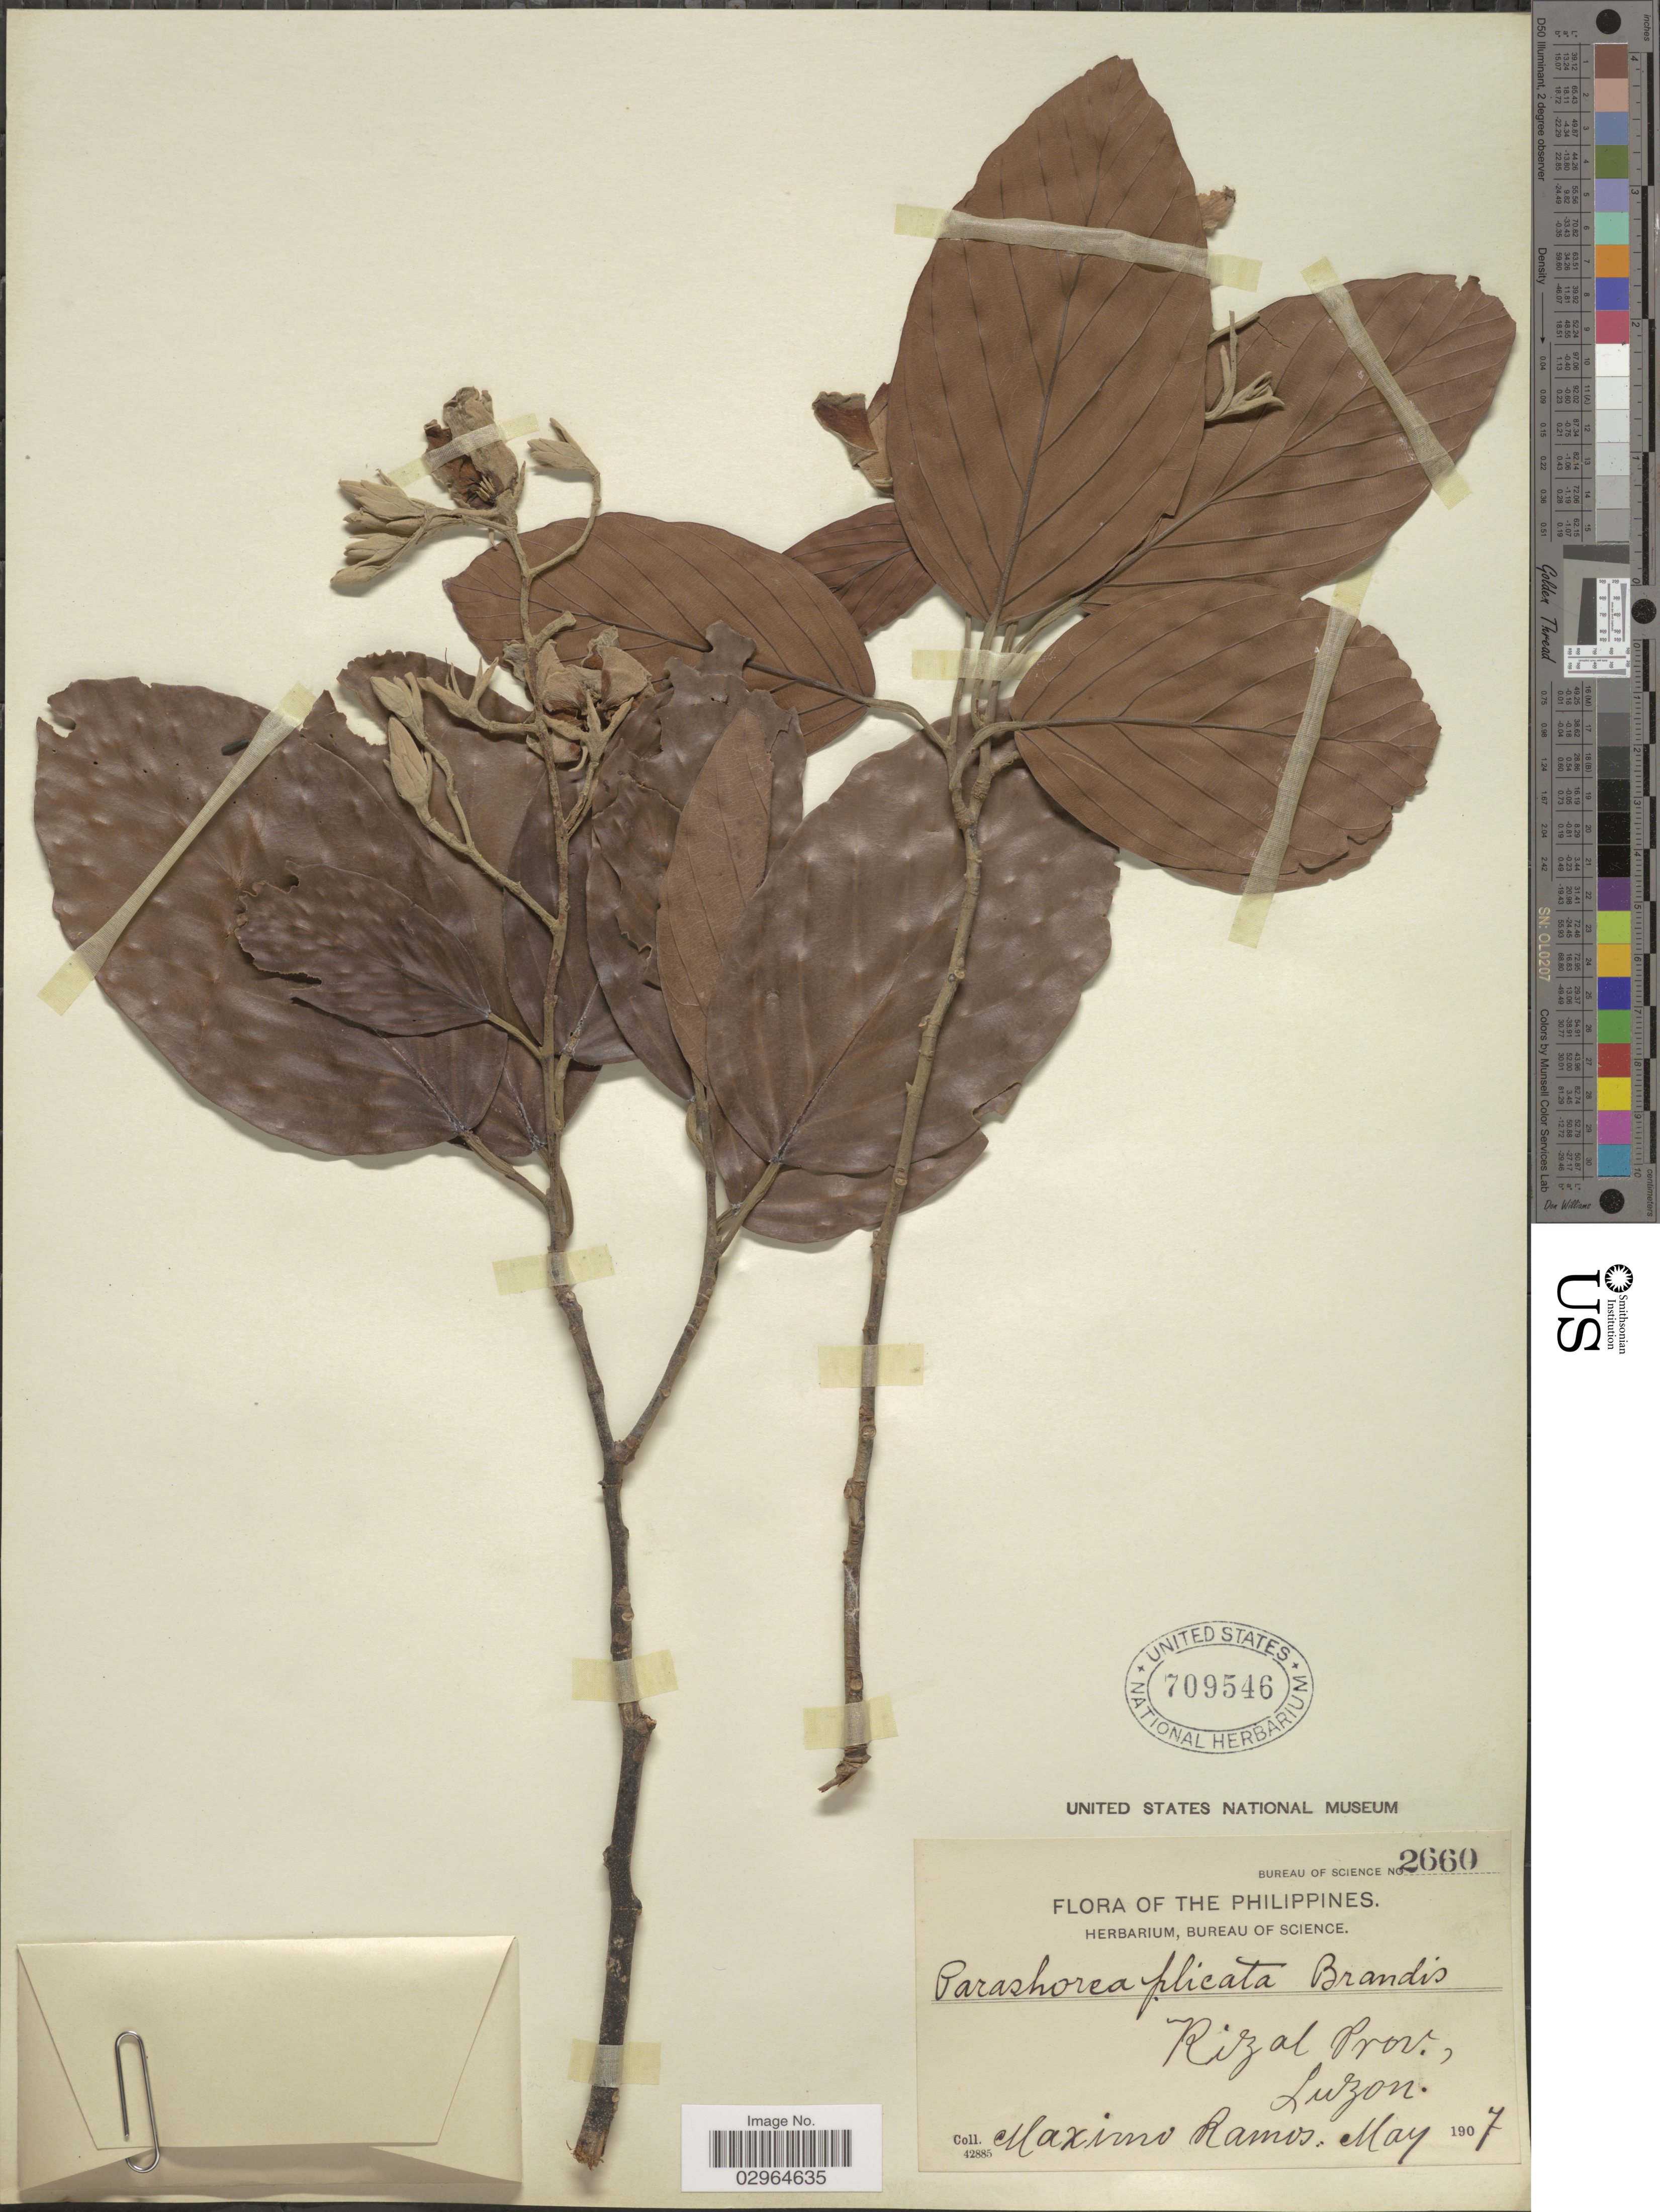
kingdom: Plantae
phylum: Tracheophyta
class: Magnoliopsida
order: Malvales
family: Dipterocarpaceae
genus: Parashorea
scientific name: Parashorea malaanonan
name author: (Blanco) Merr.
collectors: M. Ramos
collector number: Bureau of Science 2660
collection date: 1907-05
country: Philippines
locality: Rizal Prov., Luzon.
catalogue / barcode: US 709546